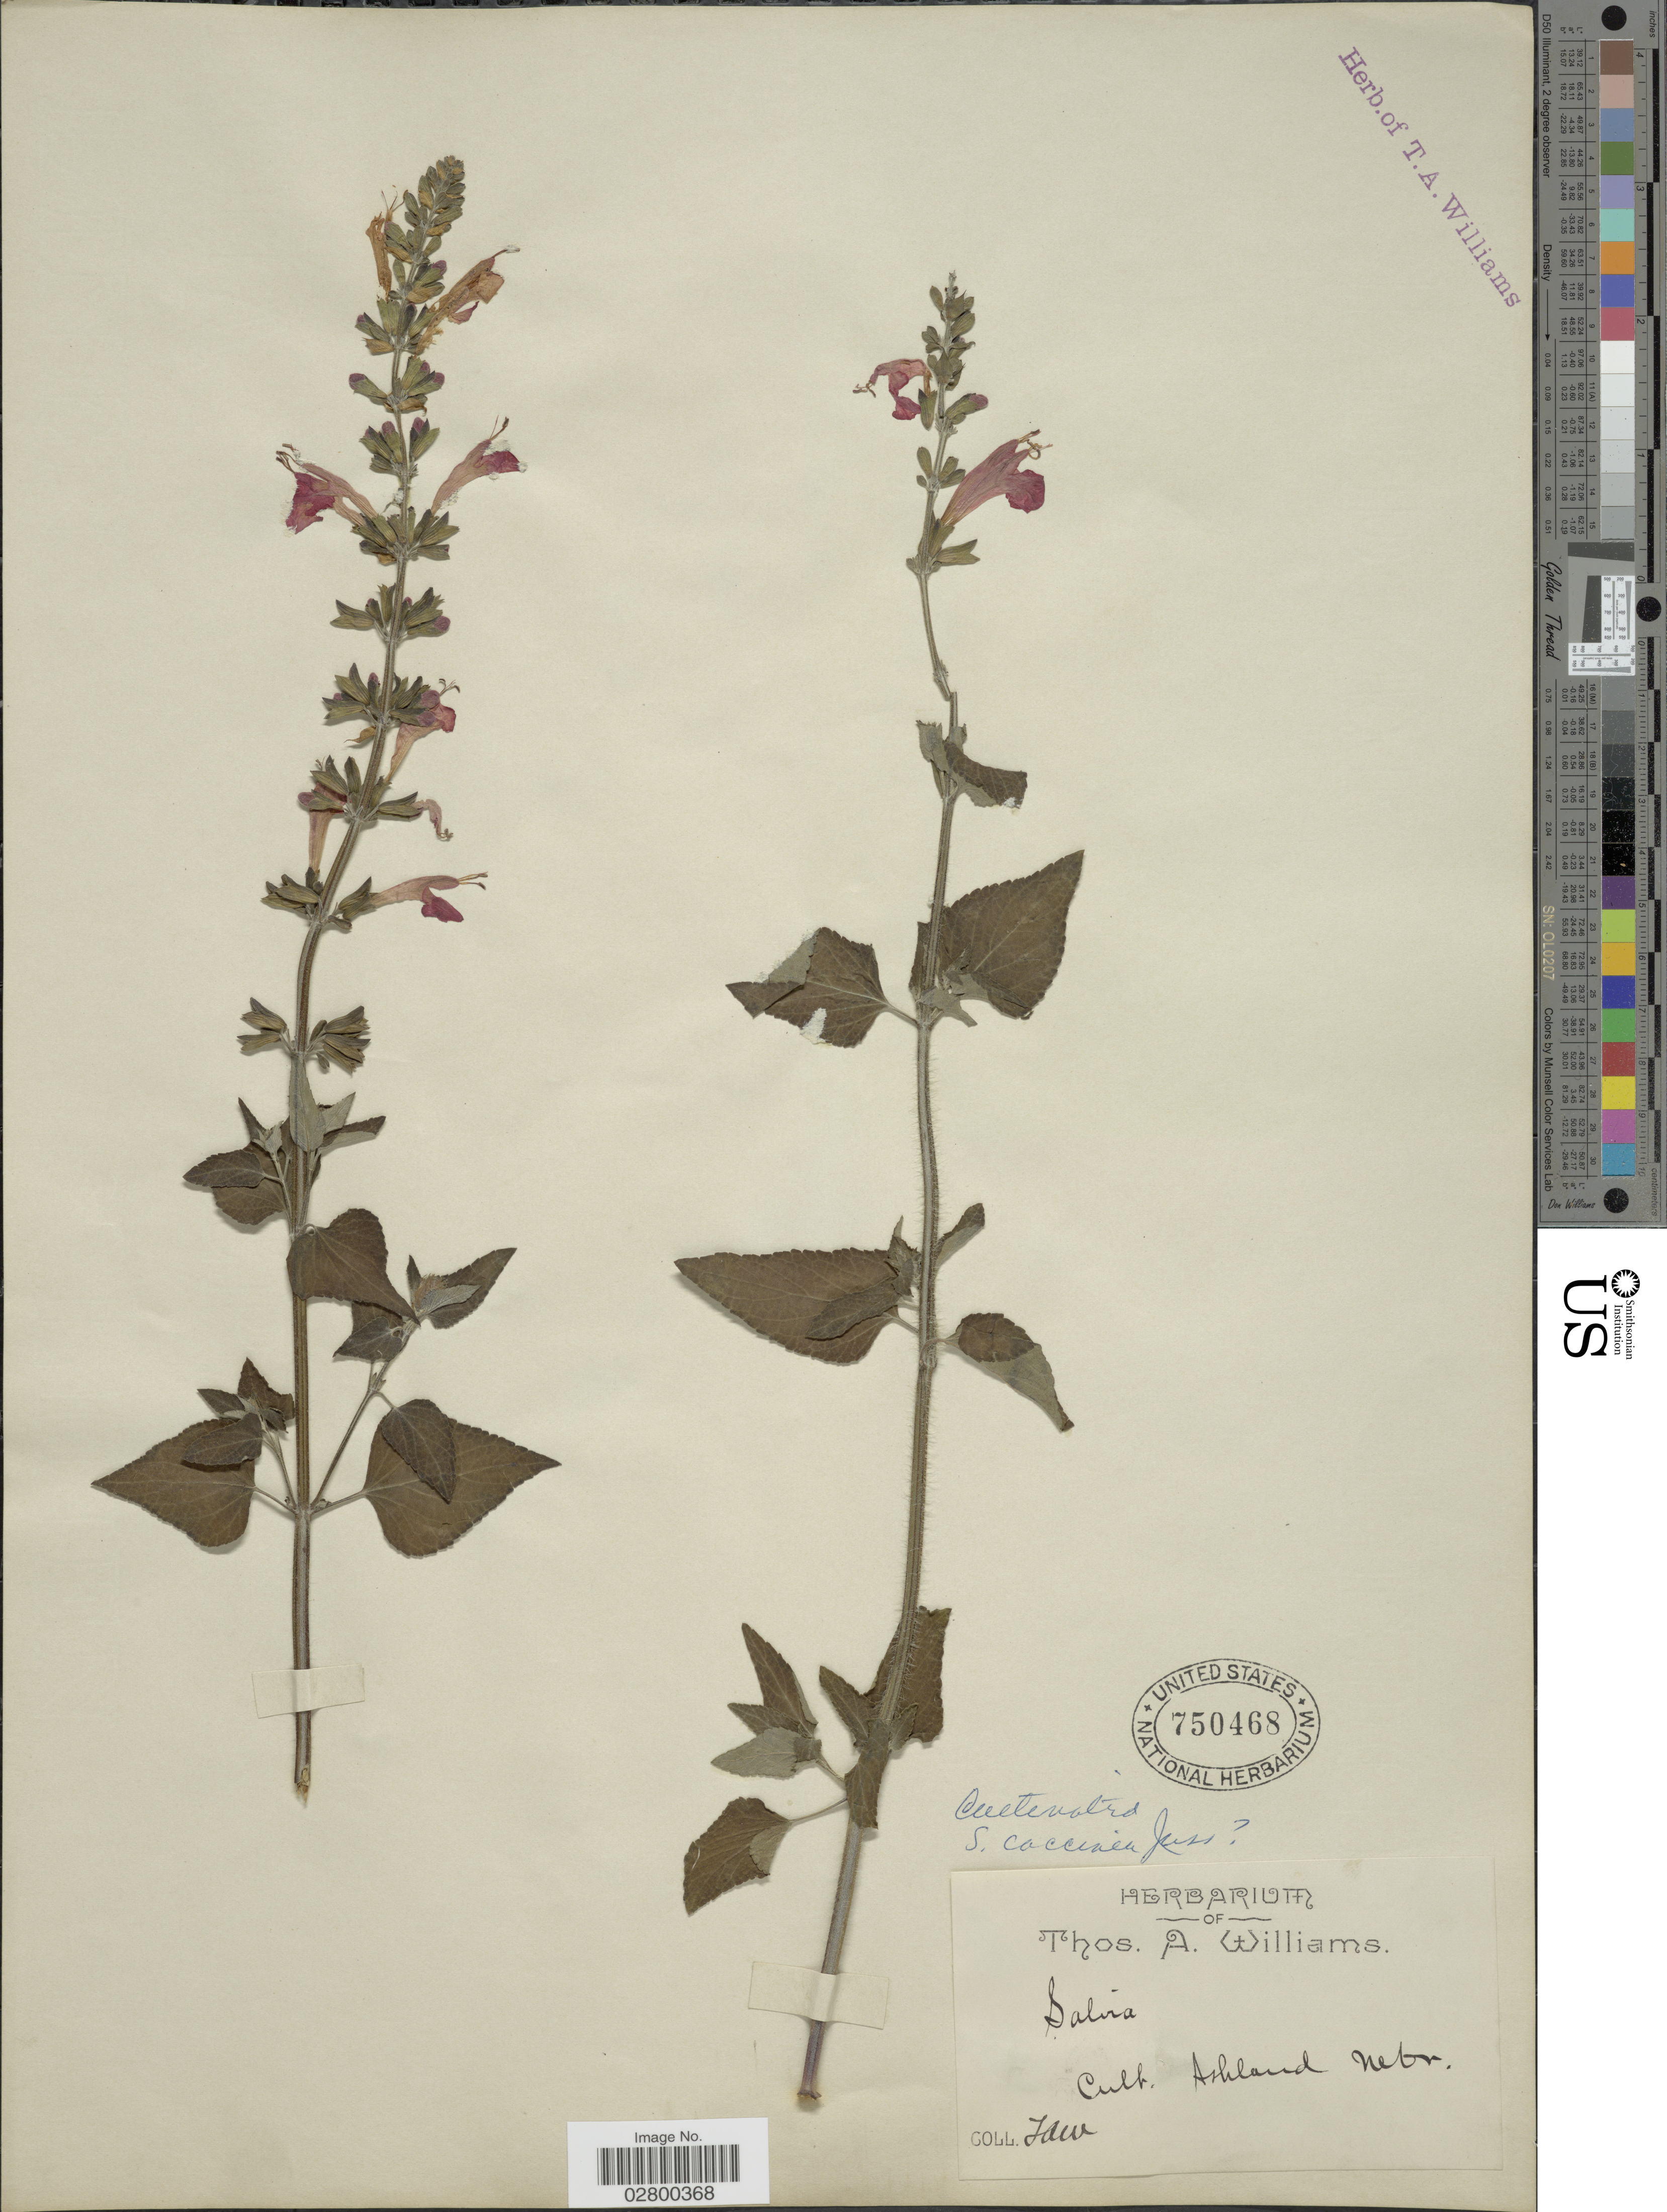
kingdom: Plantae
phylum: Tracheophyta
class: Magnoliopsida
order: Lamiales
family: Lamiaceae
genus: Salvia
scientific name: Salvia coccinea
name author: Etlinger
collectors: T. A. Williams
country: United States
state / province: Nebraska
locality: Cult., Ashland, Nebr.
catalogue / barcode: US 750468